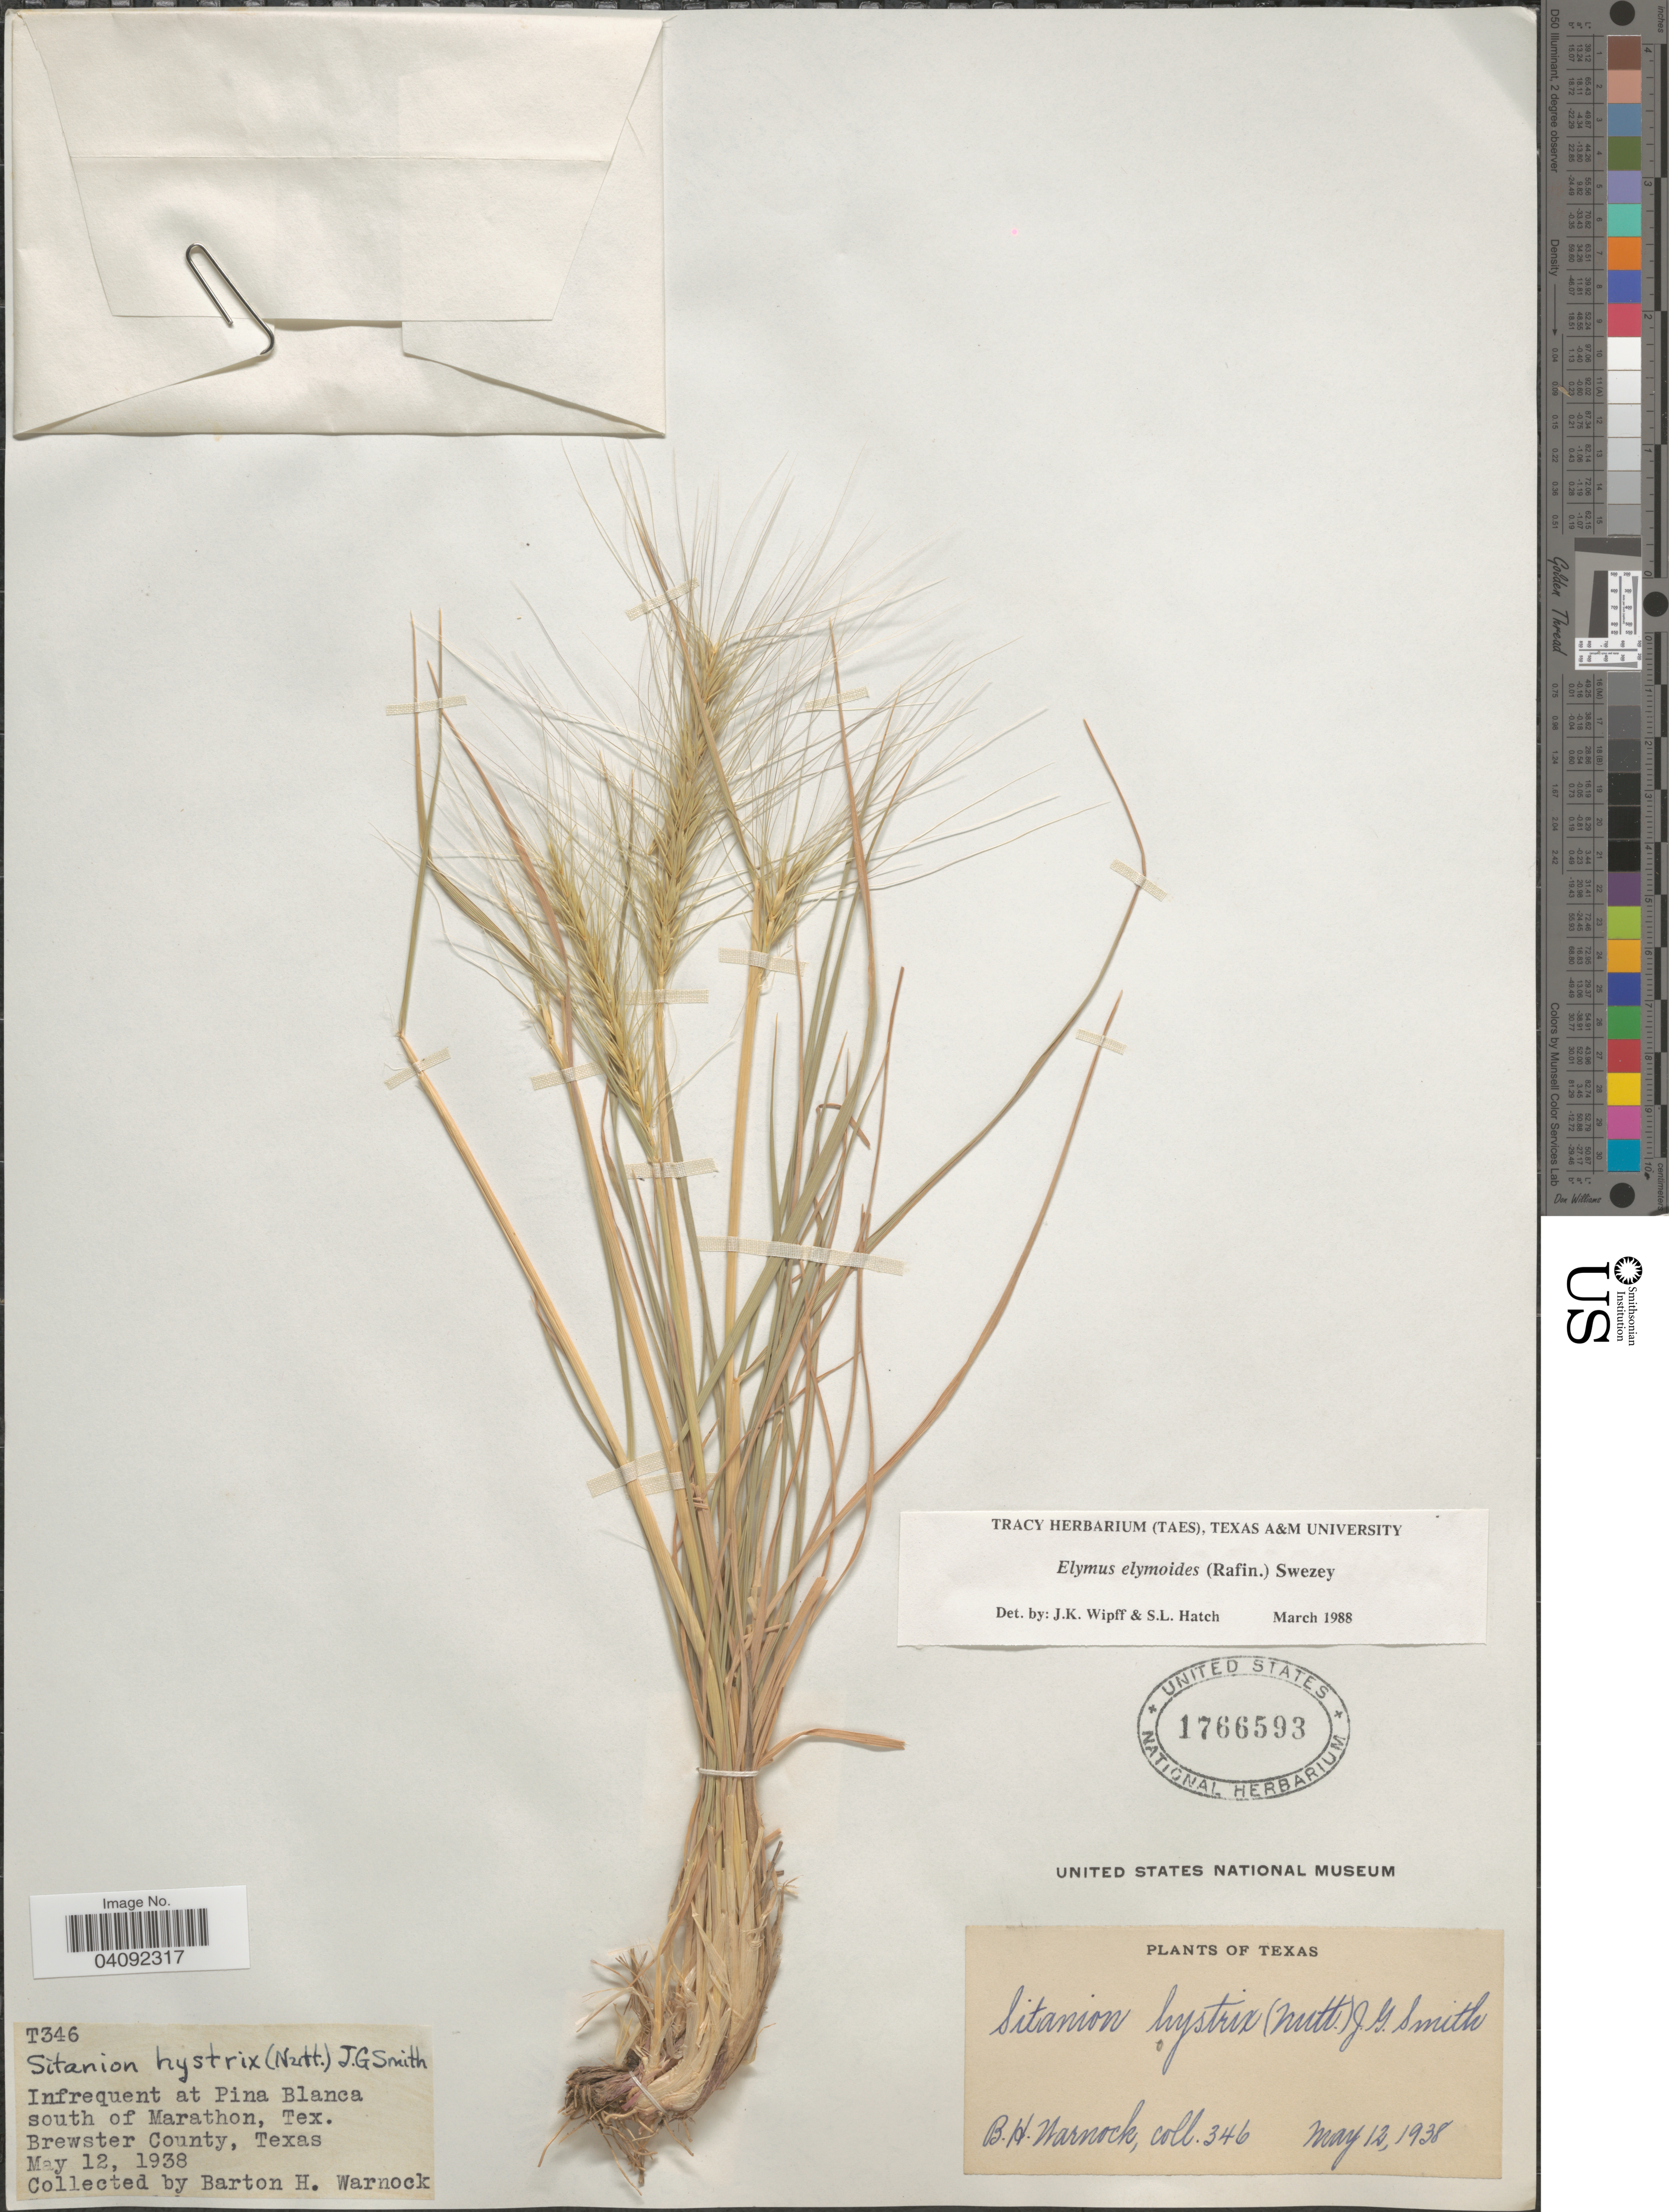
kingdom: Plantae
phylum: Tracheophyta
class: Liliopsida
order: Poales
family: Poaceae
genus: Elymus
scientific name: Elymus elymoides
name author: (Raf.) Swezey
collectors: B. H. Warnock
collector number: T346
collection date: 1938-05-12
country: United States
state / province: Texas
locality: Infrequent at Pina Blanca south of Marathon. Brewster County.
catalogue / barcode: US 1766593